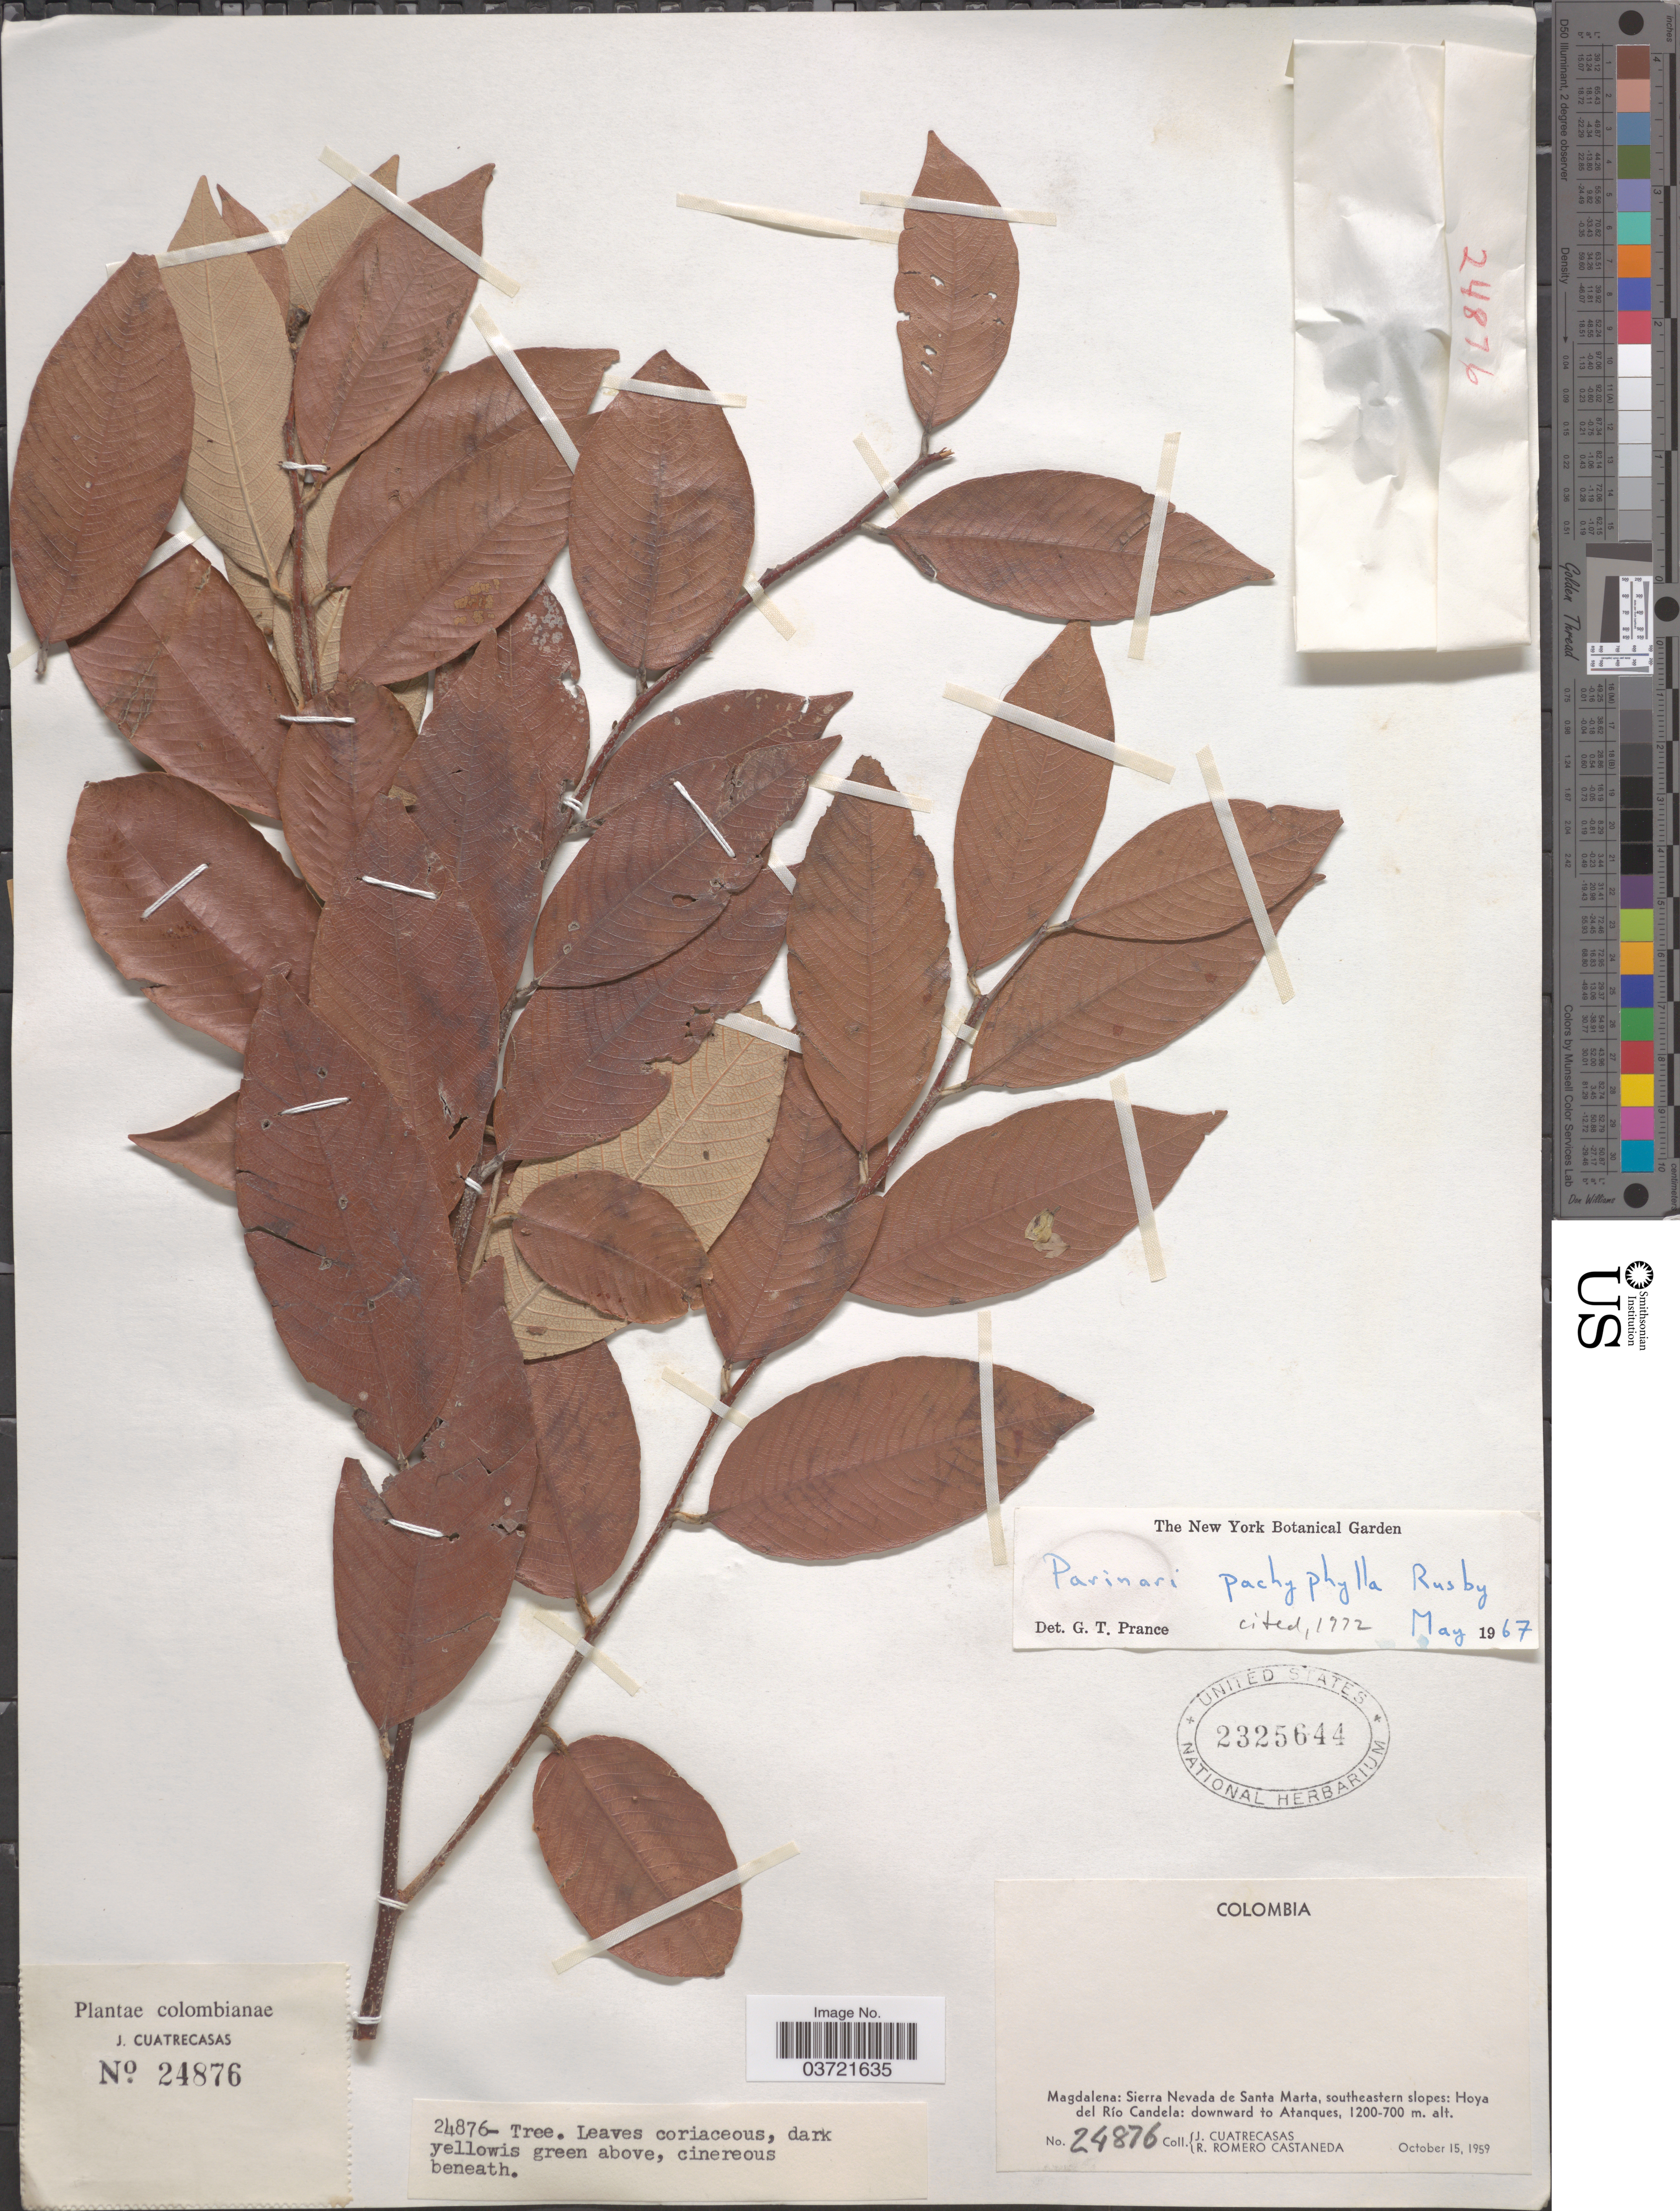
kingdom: Plantae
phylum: Tracheophyta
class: Magnoliopsida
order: Malpighiales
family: Chrysobalanaceae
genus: Parinari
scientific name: Parinari pachyphylla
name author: Rusby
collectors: J. Cuatrecasas & R. Romero Castañeda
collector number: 24876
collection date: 1959-10-15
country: Colombia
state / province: Magdalena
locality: Sierra Nevada de Santa Marta, southeastern slopes: Hoya del Río Candela: downward to Atanques.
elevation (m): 700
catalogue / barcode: US 2325644